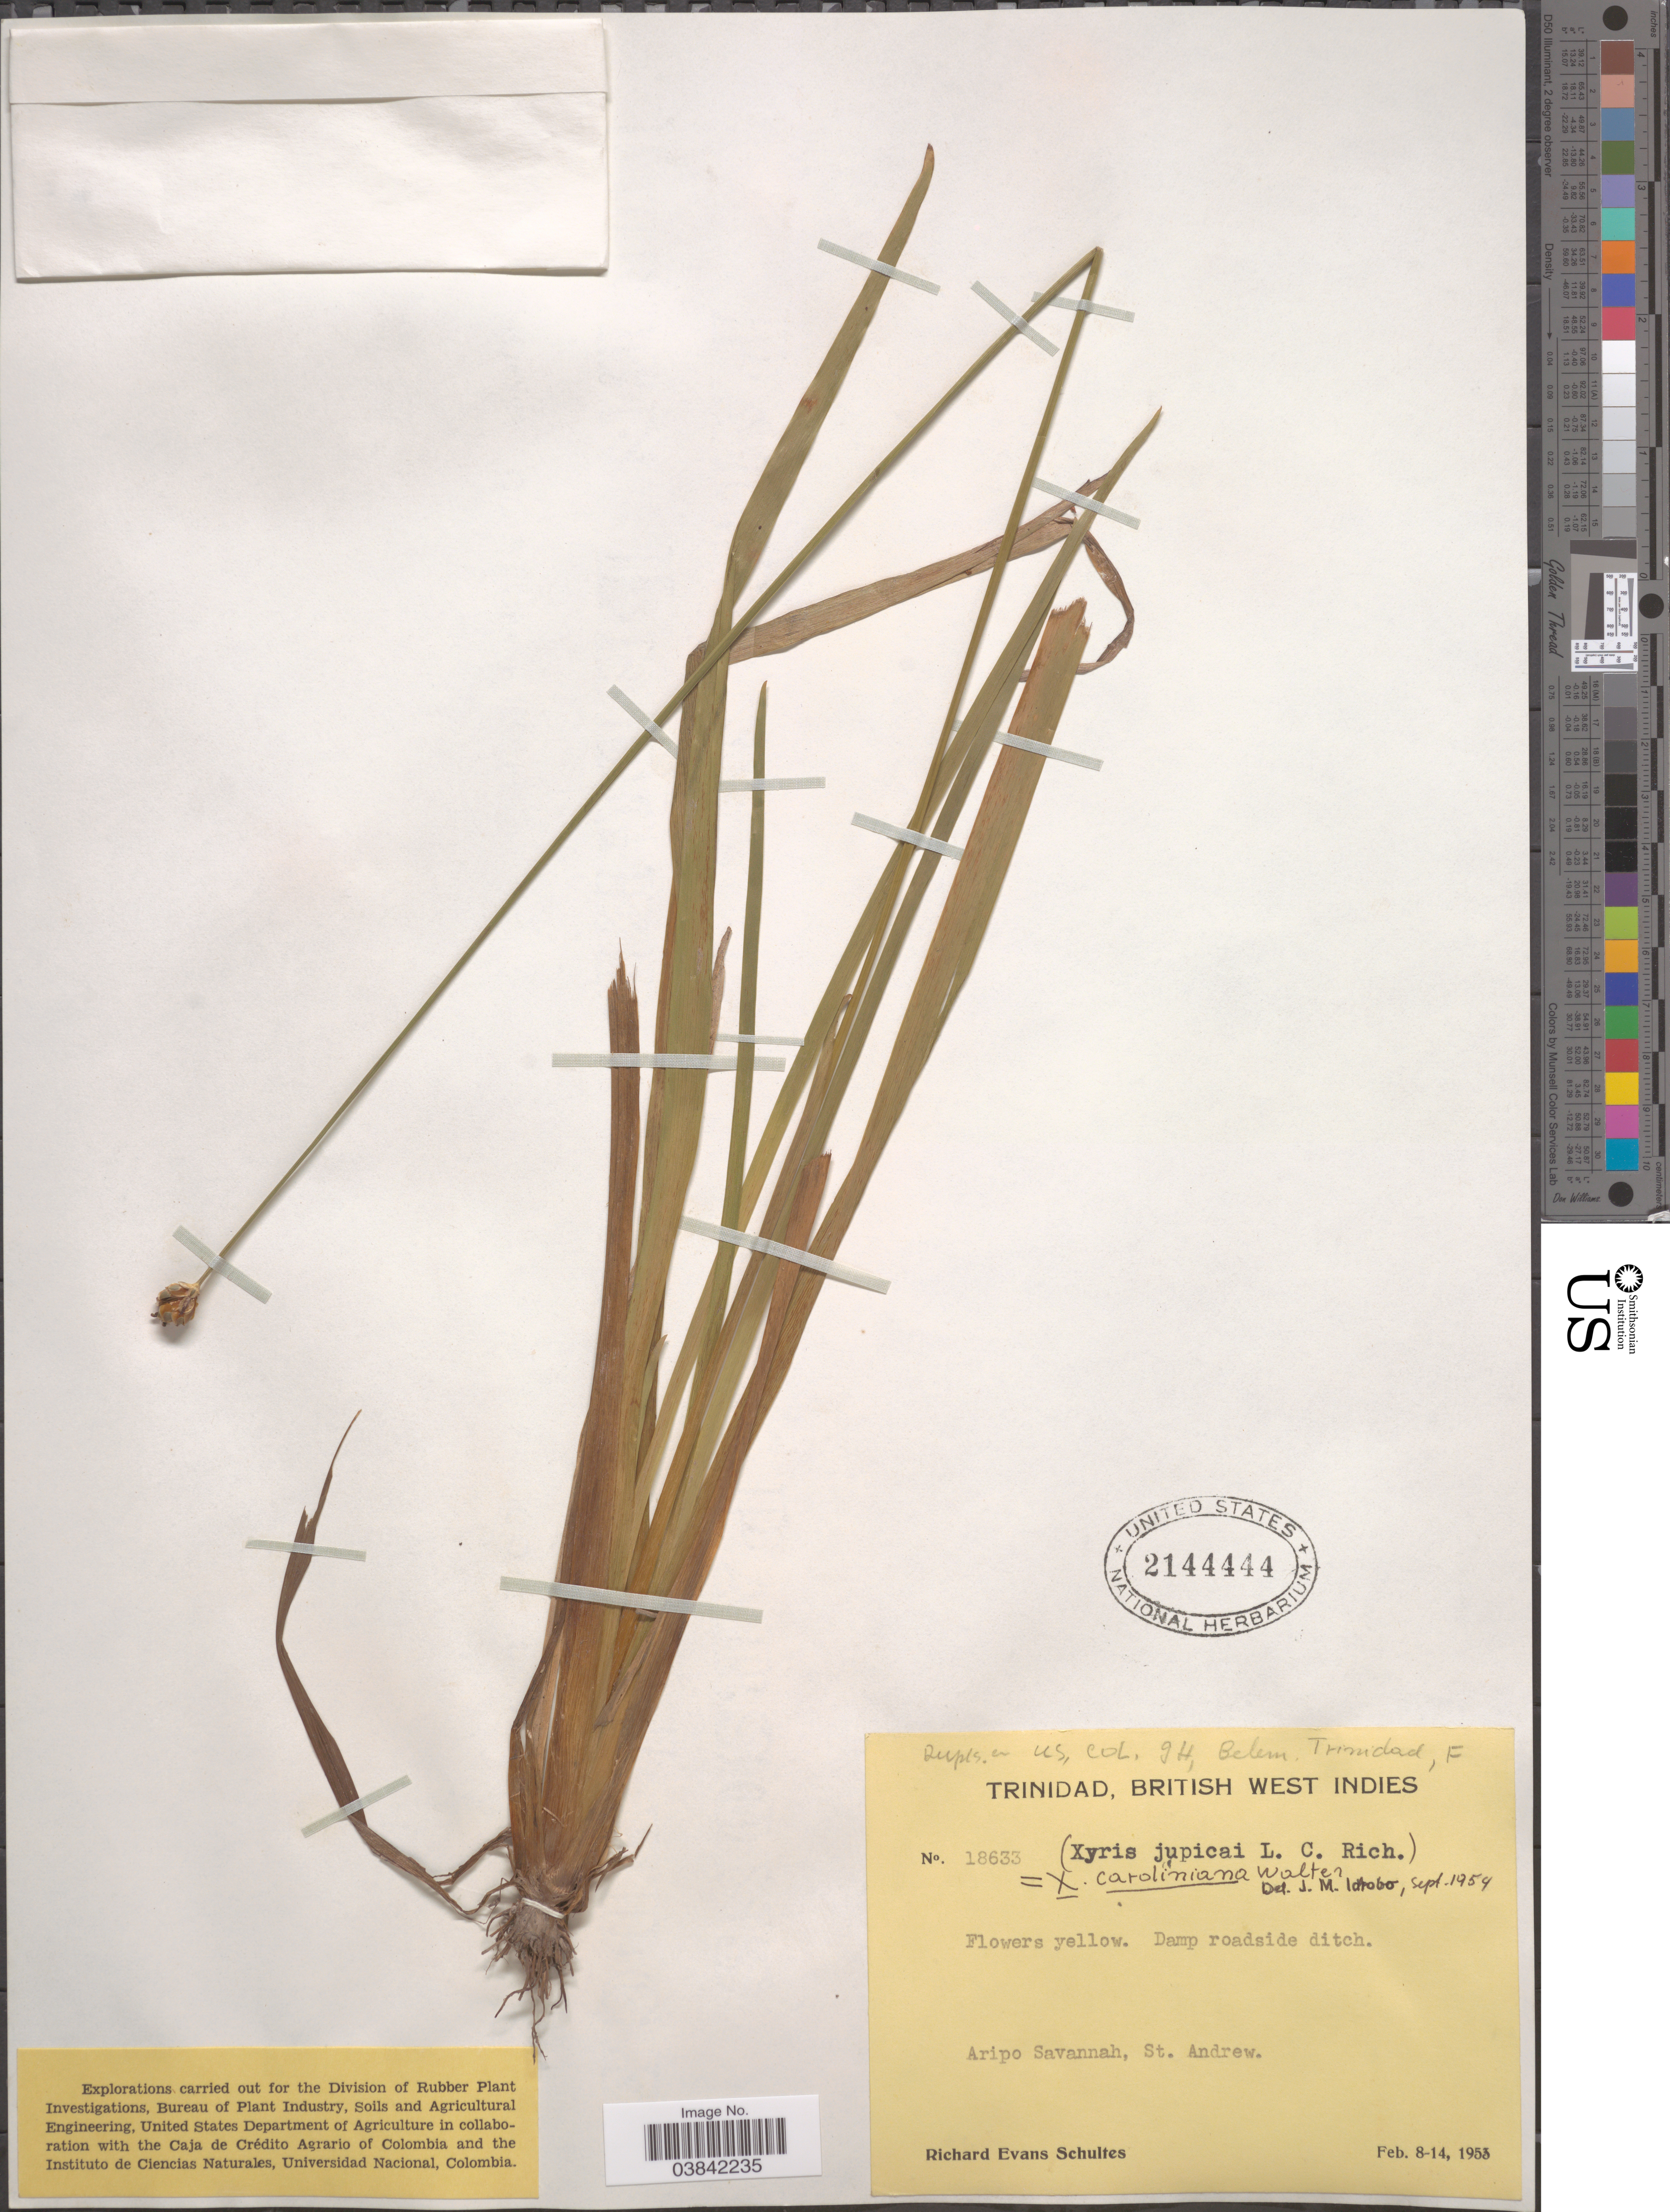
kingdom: Plantae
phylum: Tracheophyta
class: Liliopsida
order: Poales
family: Xyridaceae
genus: Xyris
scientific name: Xyris jupicai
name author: Rich.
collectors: R. E. Schultes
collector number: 18633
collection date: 1953-02-08/1953-02-14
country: Trinidad and Tobago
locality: Trinidad, British West Indies. Aripo Savannag, St. Andrew.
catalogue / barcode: US 2144444